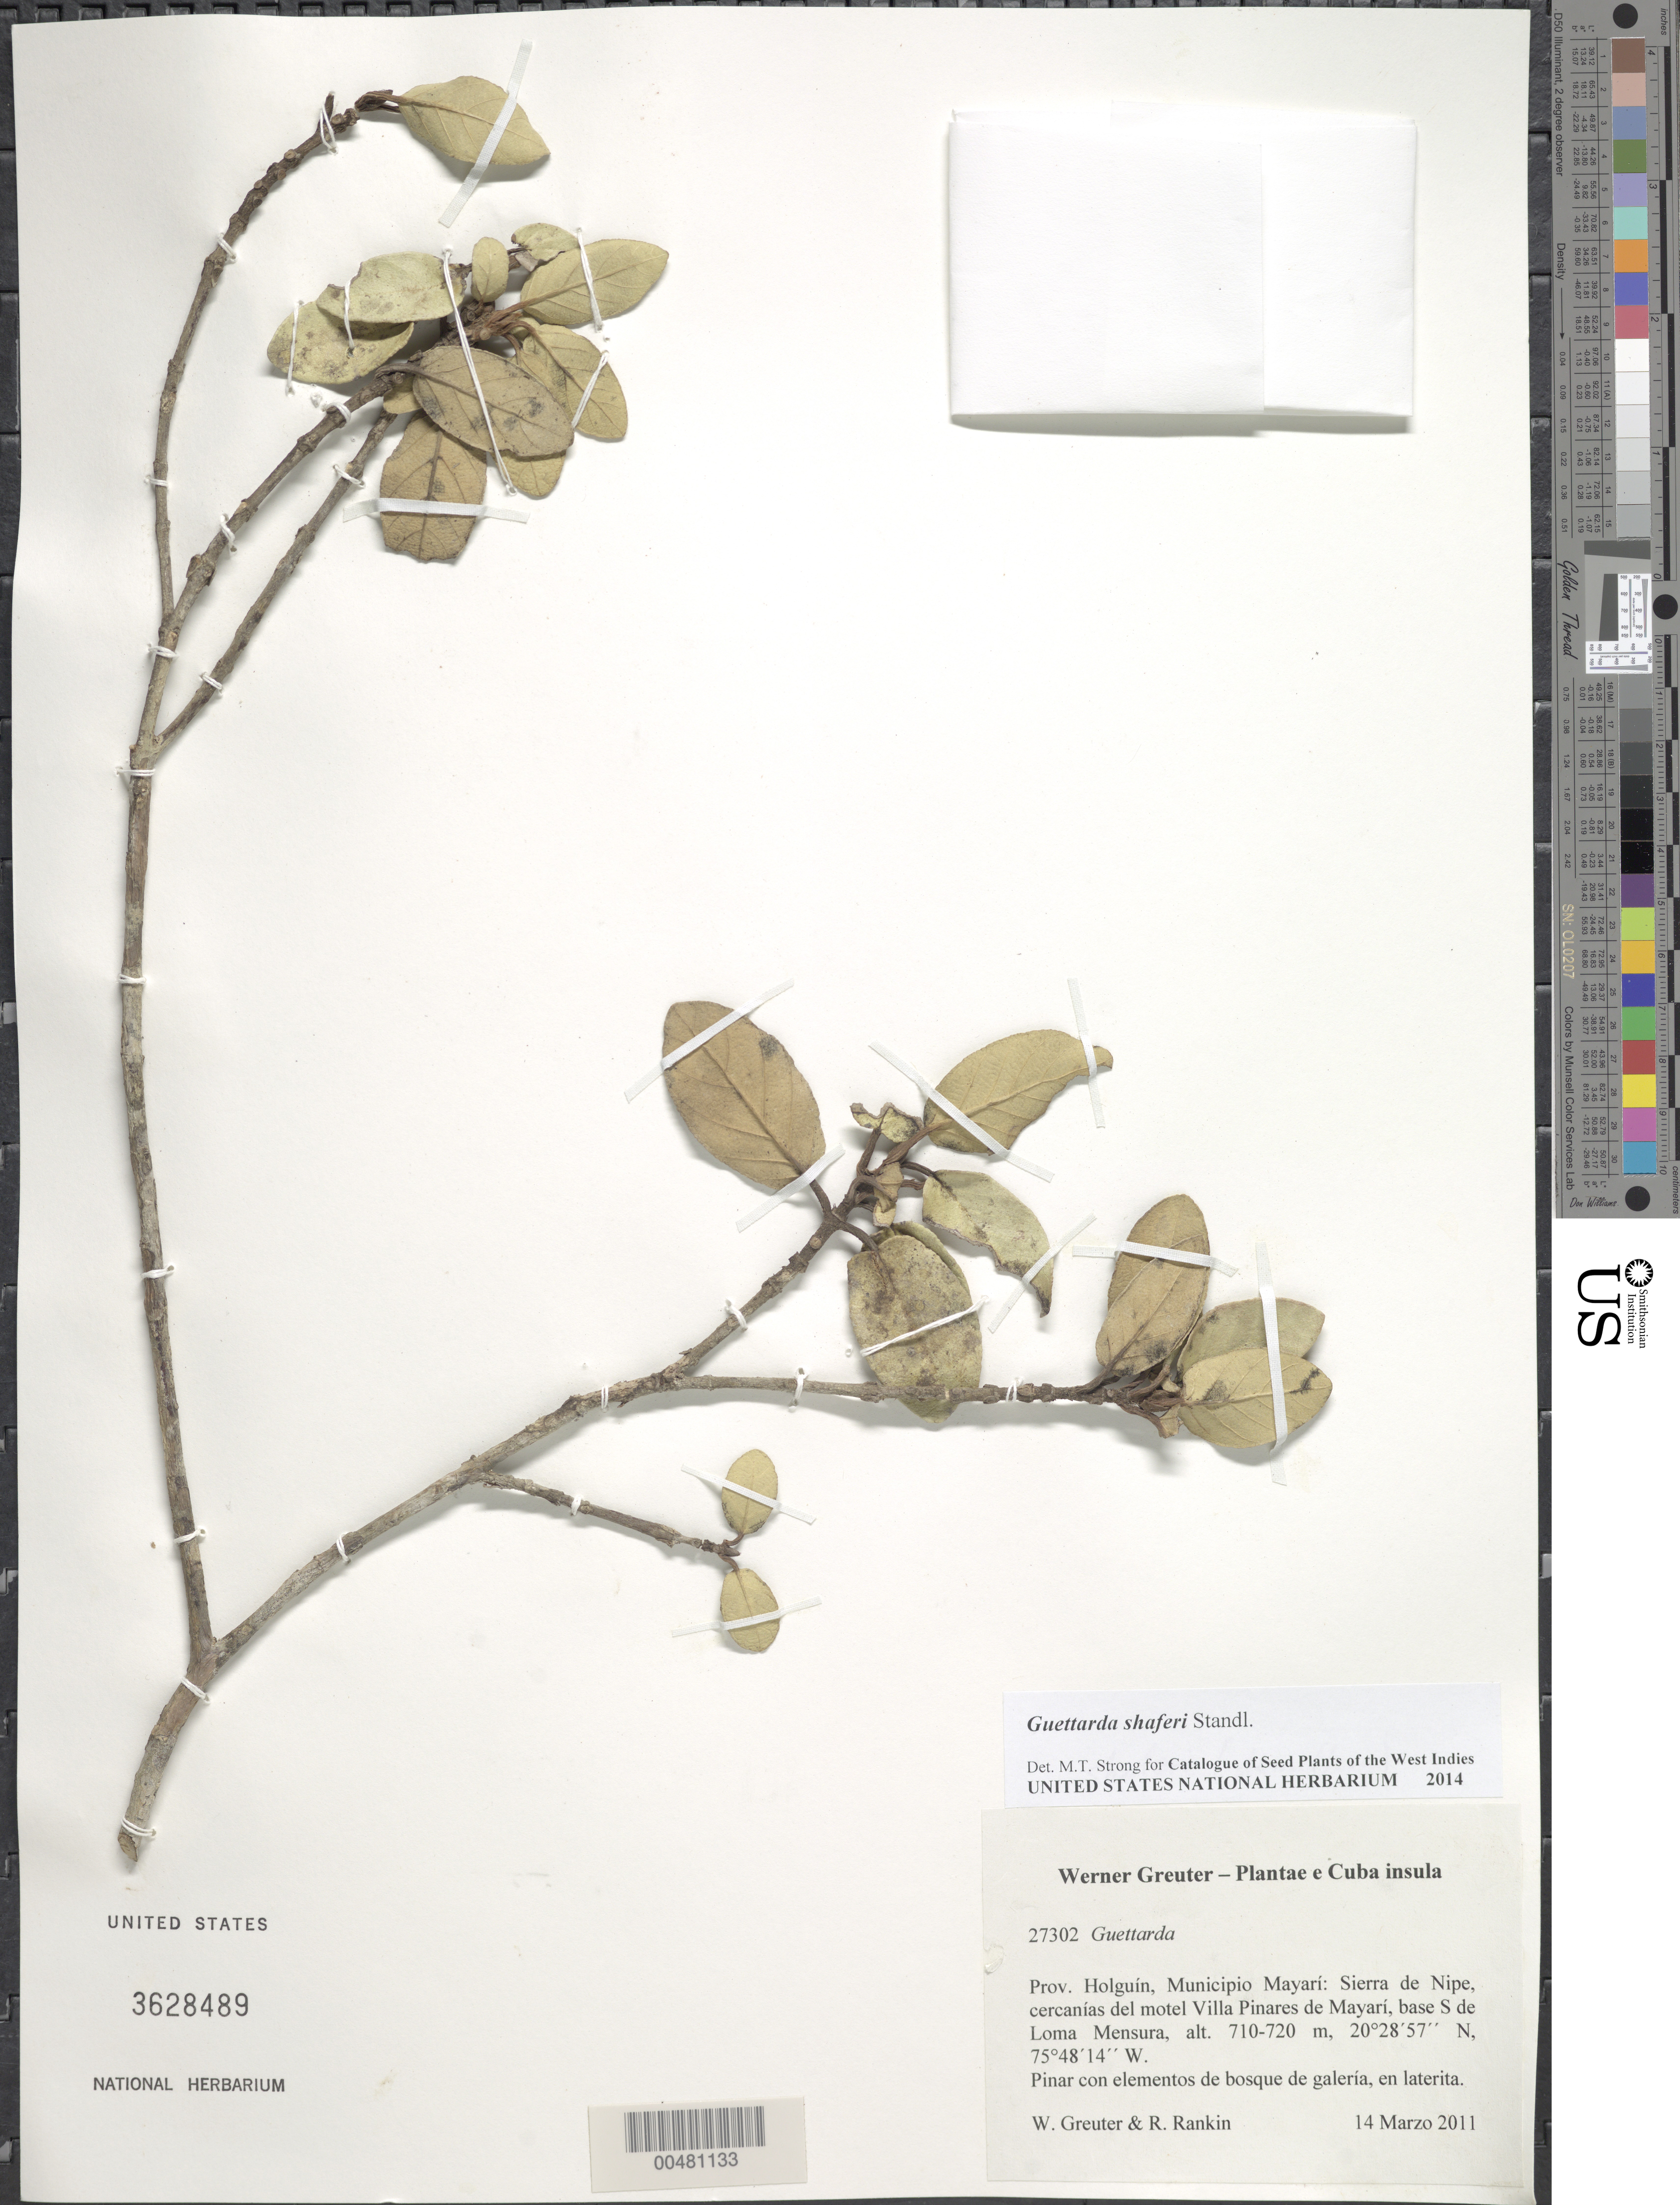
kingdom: Plantae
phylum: Tracheophyta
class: Magnoliopsida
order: Gentianales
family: Rubiaceae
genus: Guettarda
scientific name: Guettarda shaferi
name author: Standl.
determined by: Strong, M. T., (US), Smithsonian Institution - National Museum of Natural History (UNITED STATES)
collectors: W. R. Greuter & R. Rankin Rodriguez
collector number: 27302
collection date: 2011-03-14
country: Cuba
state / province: Holguin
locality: Mun. Mayarí, Sierra de Nipe, cercanías motel Villa Pinares de Mayarí, base S de Loma Mensura.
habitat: Pinar con elementos de bosque de galería, en laterita.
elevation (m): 710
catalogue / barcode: US 3628489